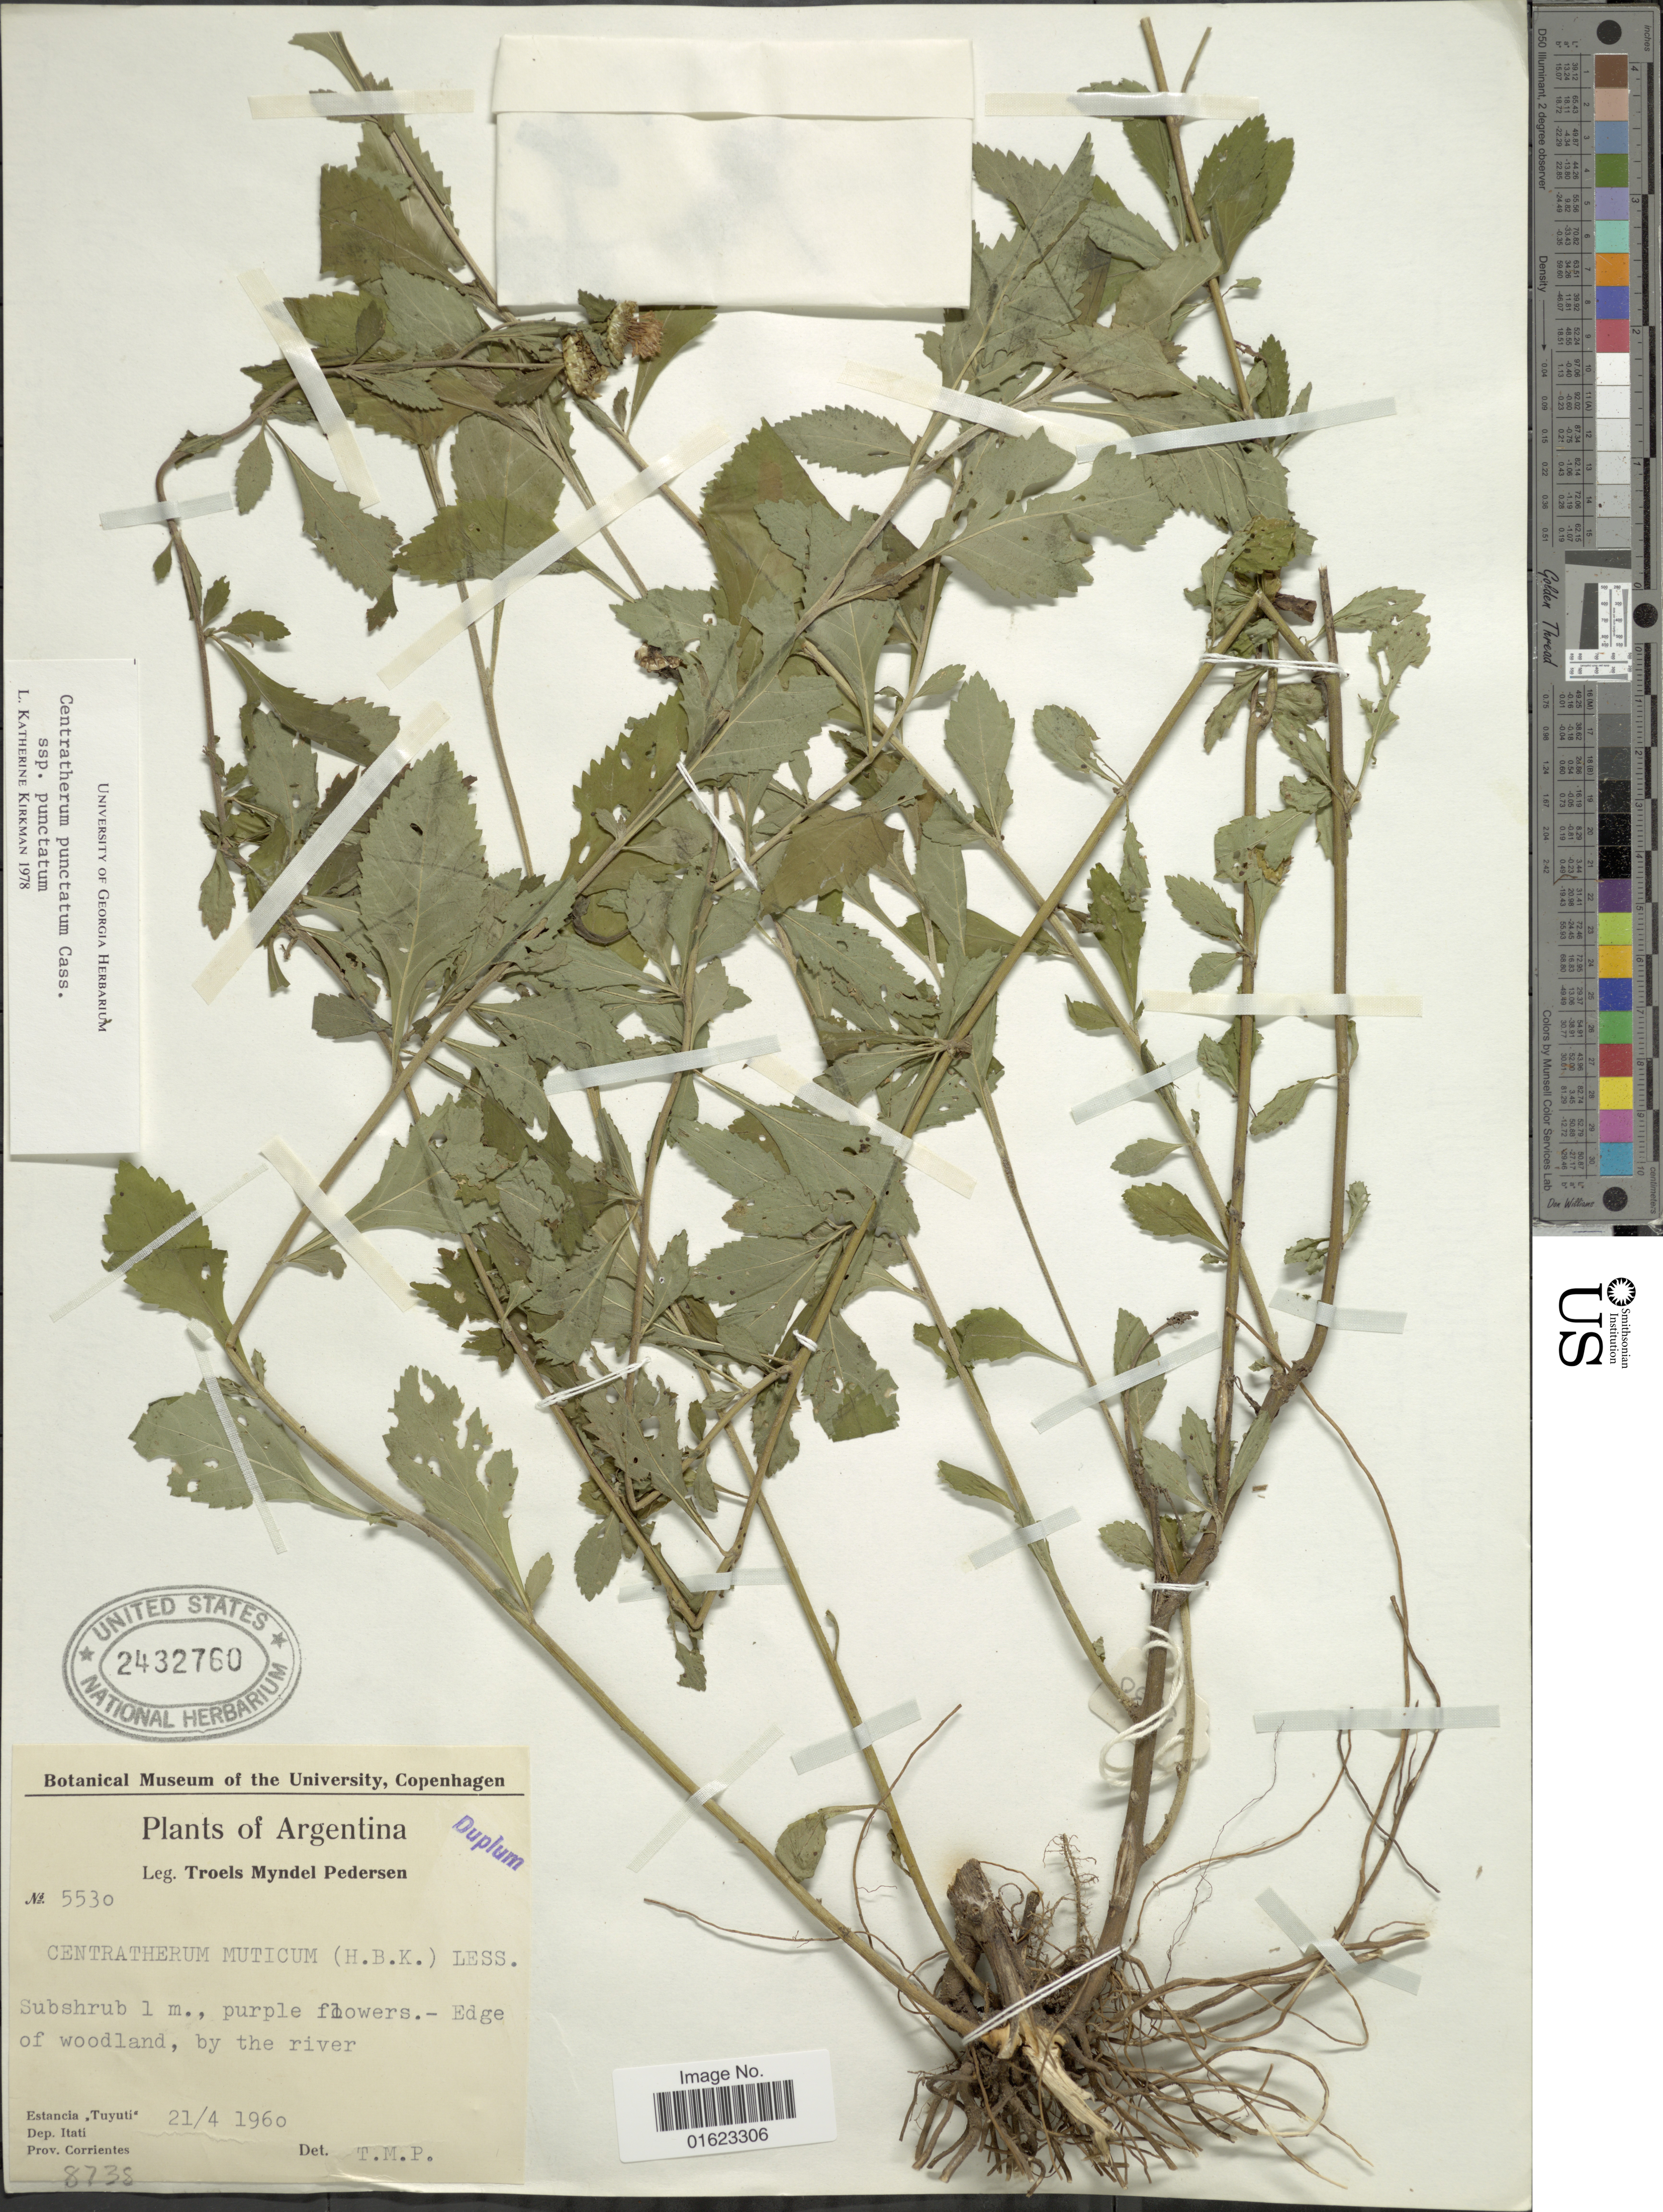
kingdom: Plantae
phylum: Tracheophyta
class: Magnoliopsida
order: Asterales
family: Asteraceae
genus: Centratherum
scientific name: Centratherum punctatum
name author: Cass.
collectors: T. Pederson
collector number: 5530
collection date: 1960-04-21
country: Argentina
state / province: Corrientes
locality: Argentina. Estancia "Tuyuti" Dep. Itati, Prov. Corrientes.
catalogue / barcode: US 2432760